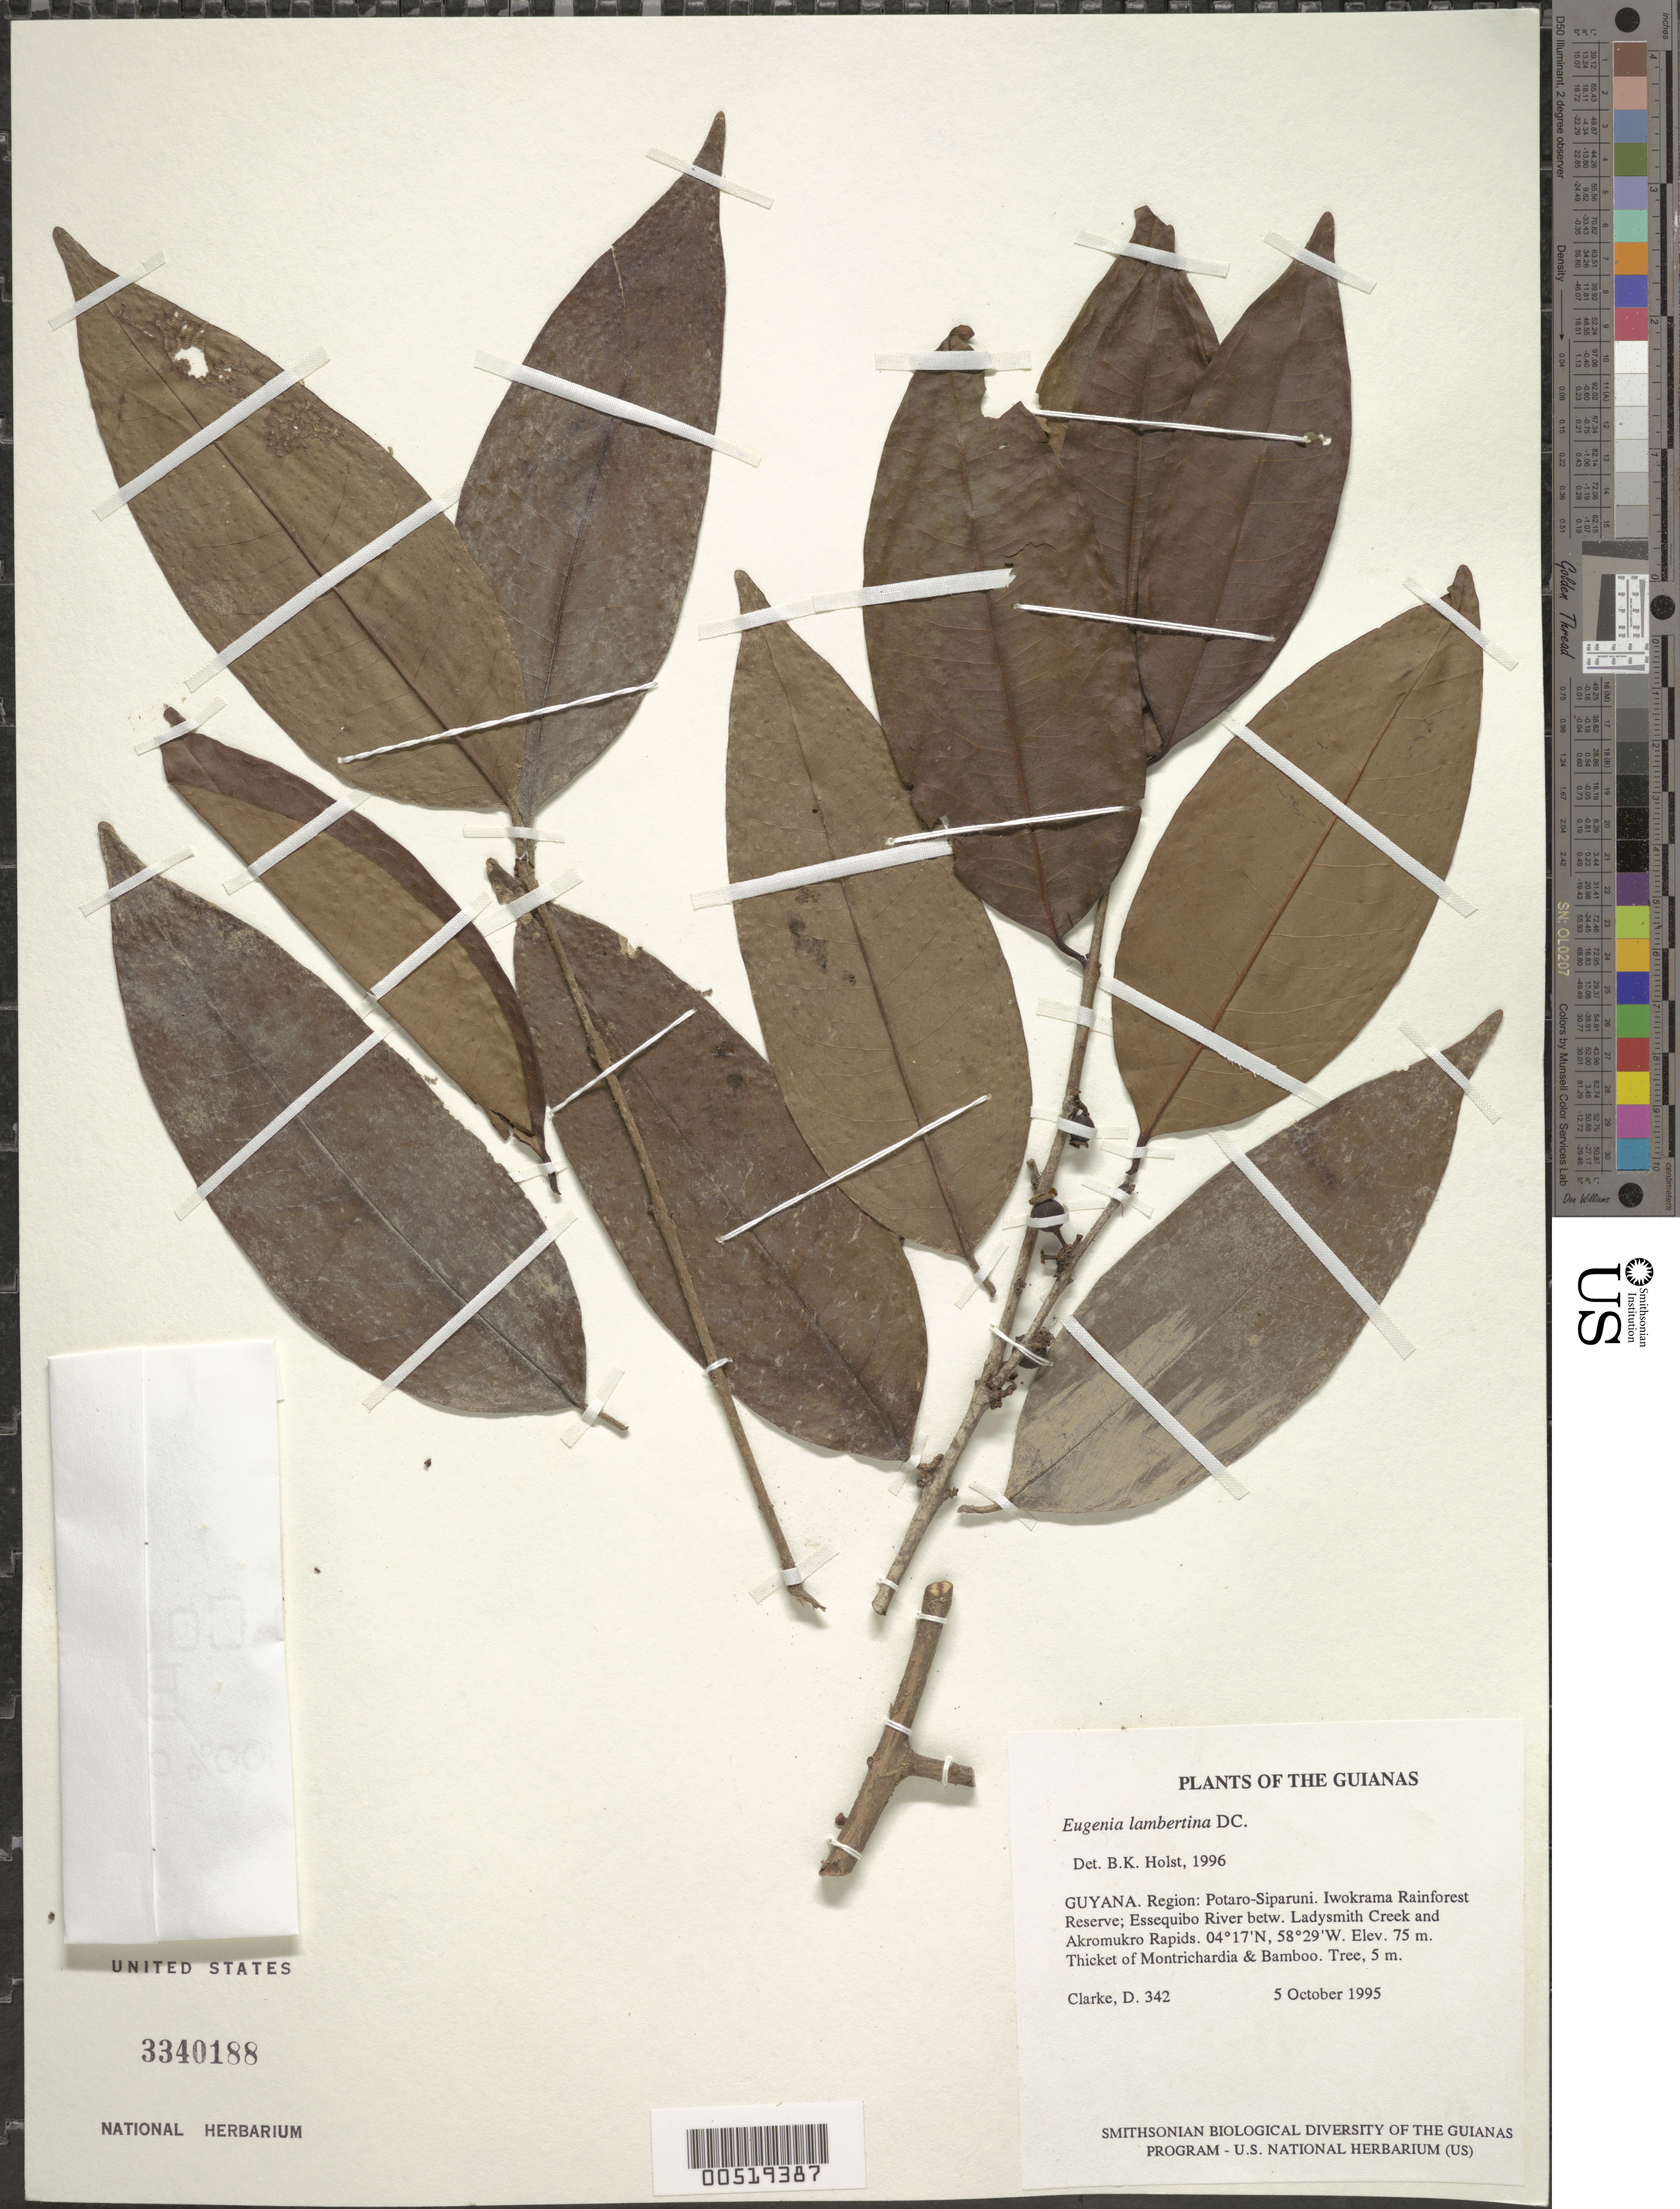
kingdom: Plantae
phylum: Tracheophyta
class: Magnoliopsida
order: Myrtales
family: Myrtaceae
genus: Eugenia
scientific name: Eugenia lambertiana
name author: DC.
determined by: Holst, Bruce K.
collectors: H. D. Clarke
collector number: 342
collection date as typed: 5 October 1995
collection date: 1995-10-05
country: Guyana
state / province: Potaro-Siparuni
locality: Iwokrama Rainforest Reserve; Essequibo River betw. Ladysmith Creek and Akromukro Rapids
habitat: Thicket of Montrichardia & Bamboo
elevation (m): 75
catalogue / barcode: US 3340188